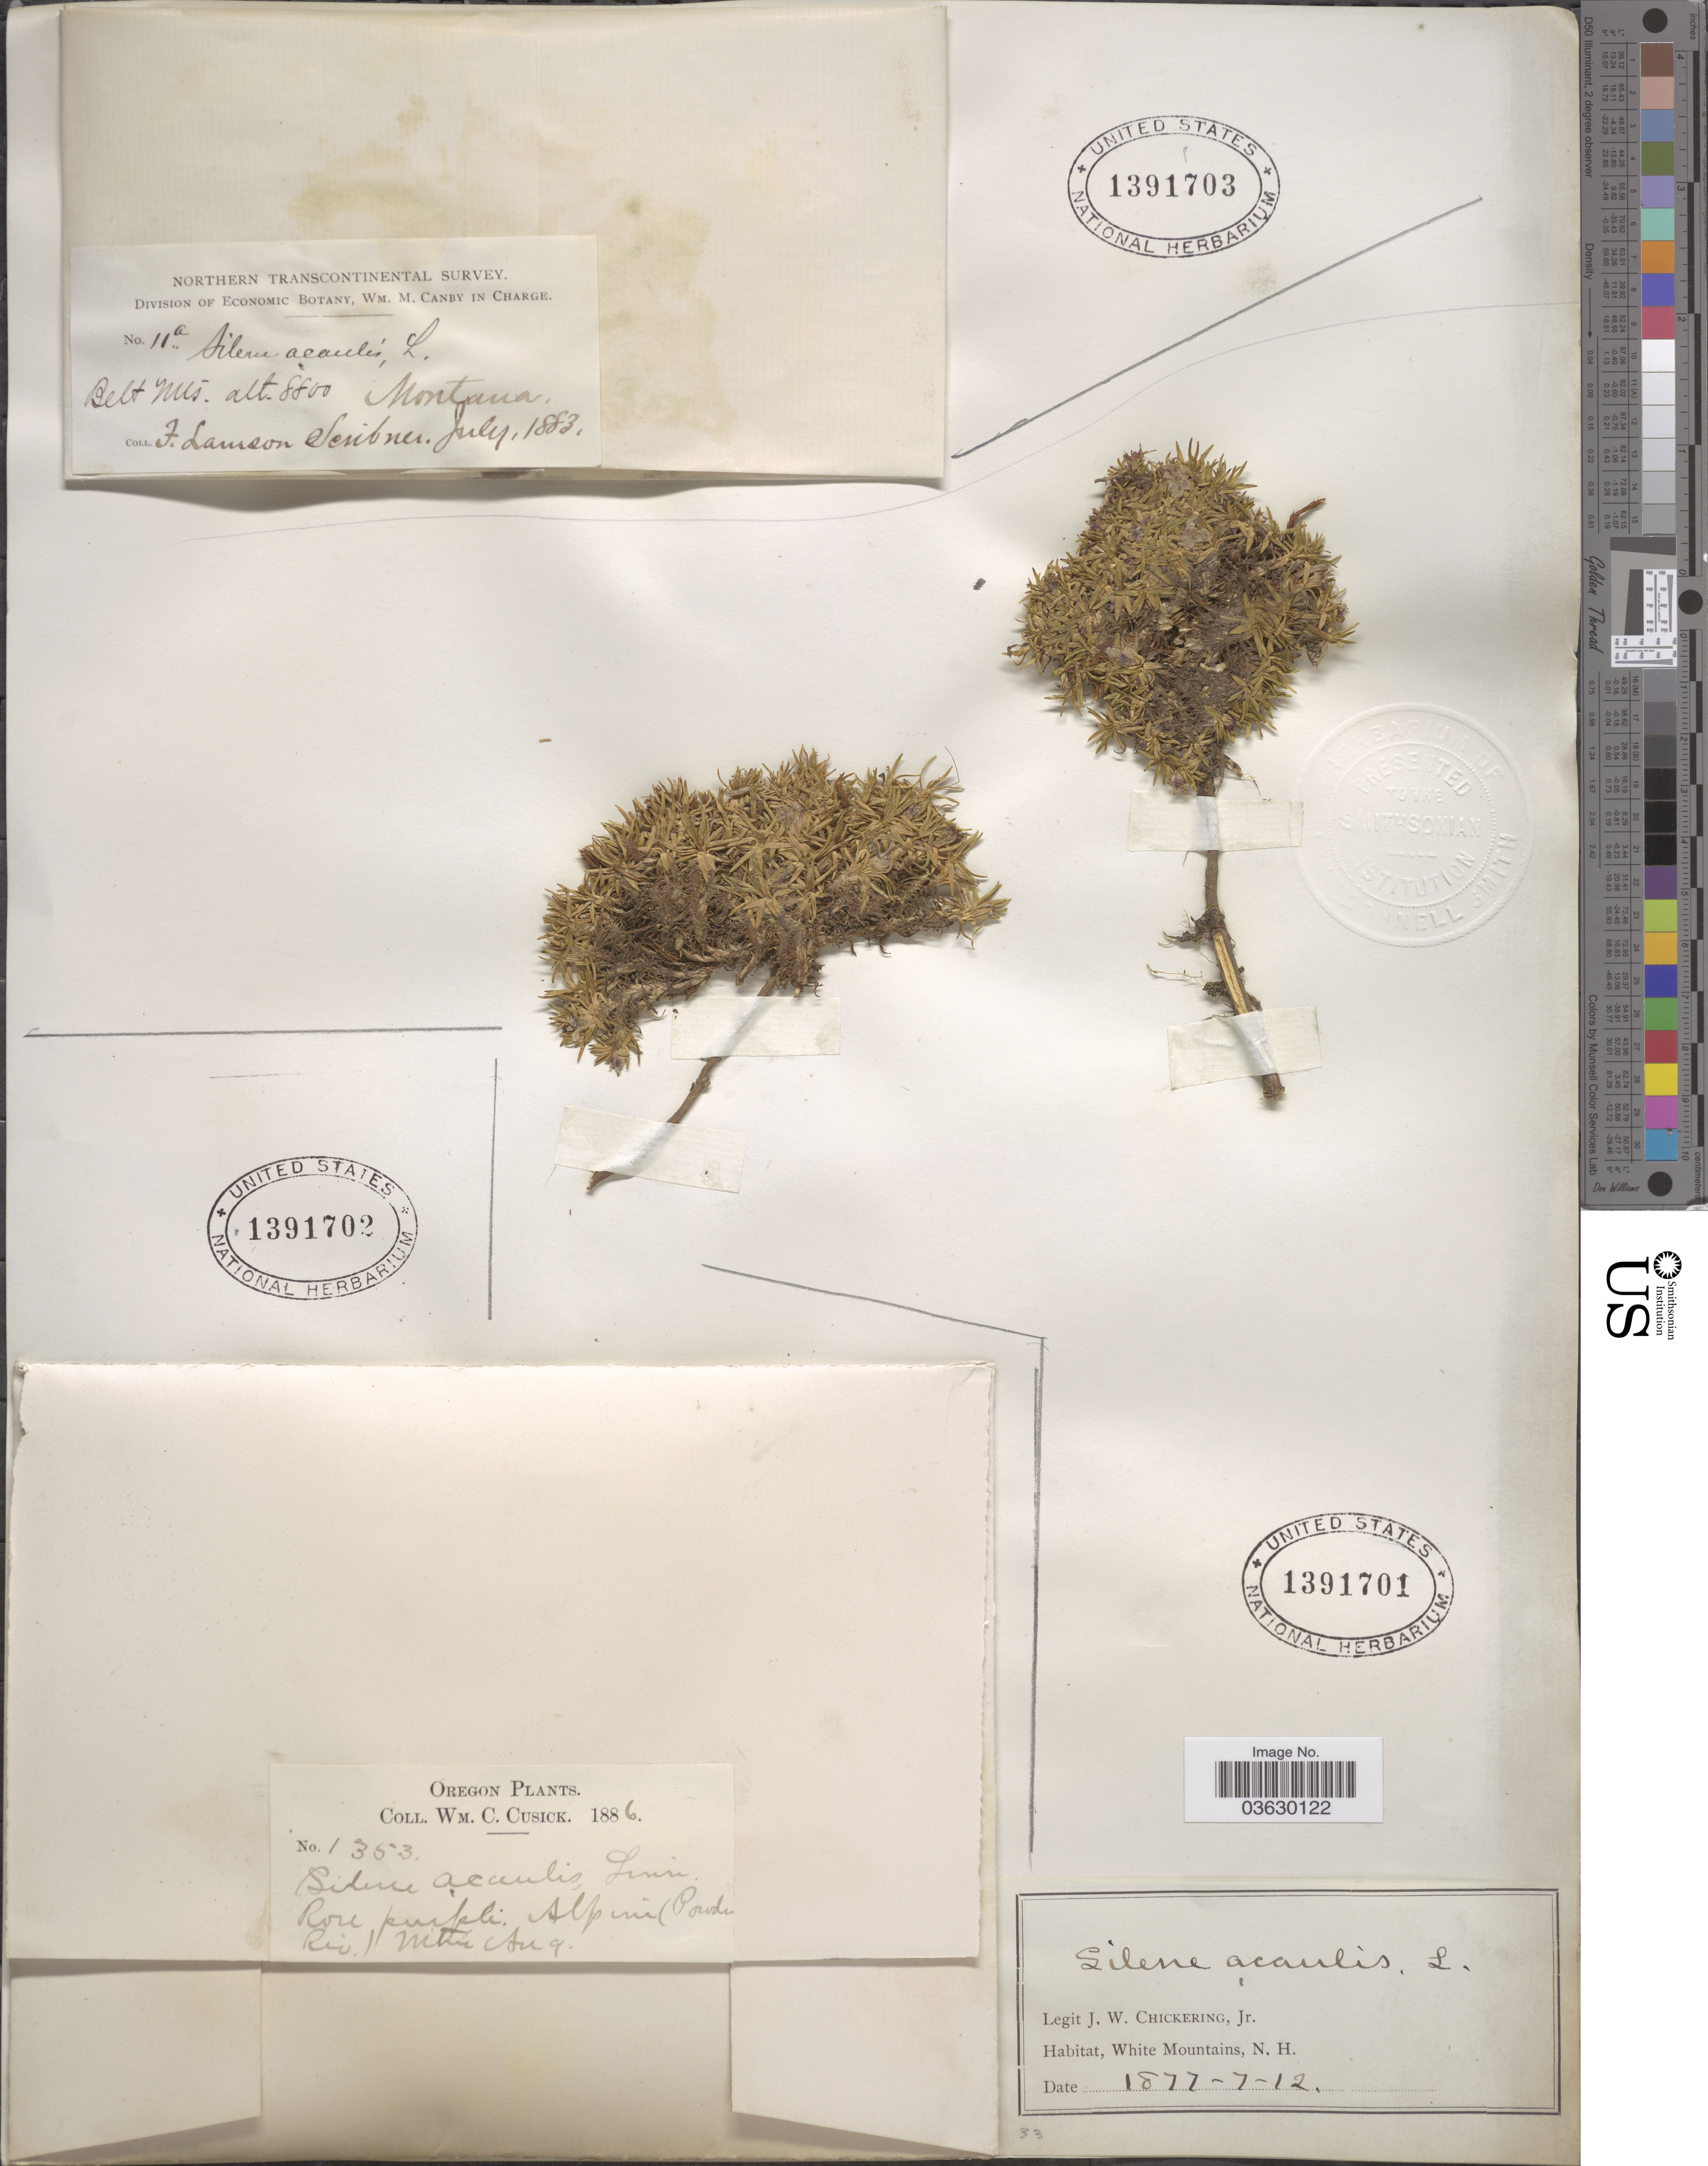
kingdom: Plantae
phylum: Tracheophyta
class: Magnoliopsida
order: Caryophyllales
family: Caryophyllaceae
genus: Silene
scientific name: Silene acaulis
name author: (L.) Jacq.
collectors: J. W. Chickering Jr.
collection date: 1877-07-12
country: United States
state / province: New Hampshire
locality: White Mountains.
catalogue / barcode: US 1391701-3